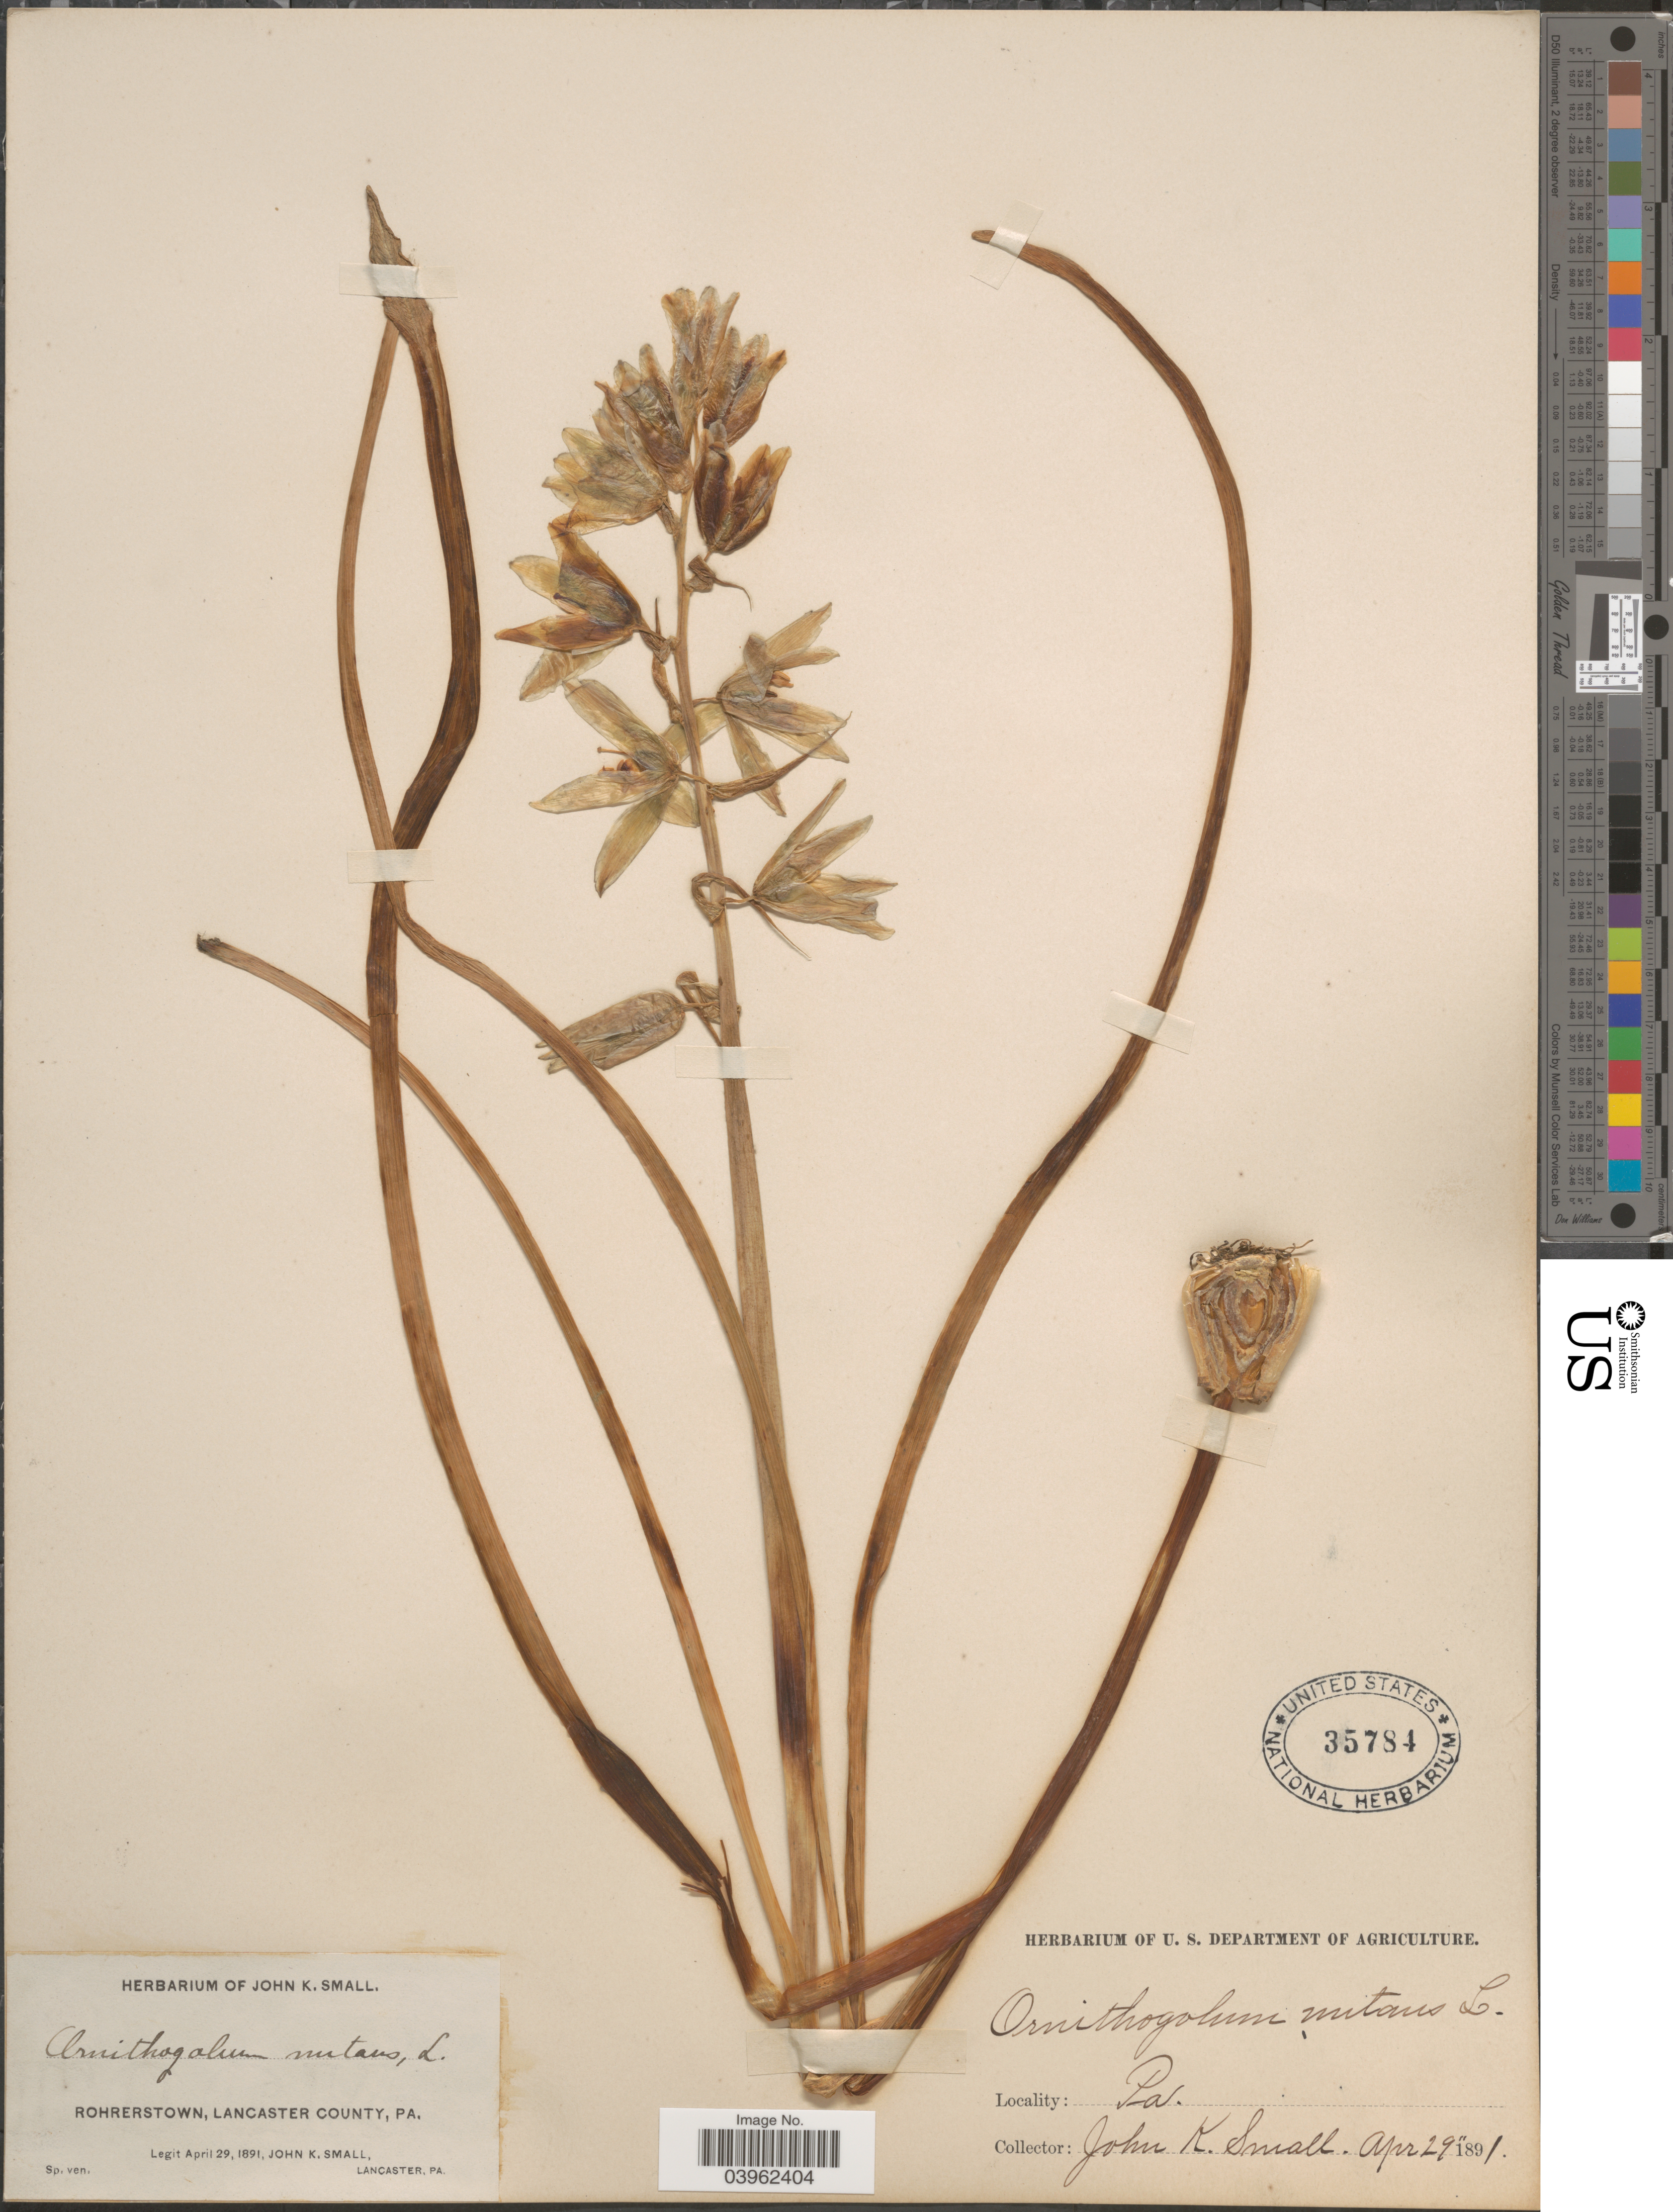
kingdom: Plantae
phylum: Tracheophyta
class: Liliopsida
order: Asparagales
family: Asparagaceae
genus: Ornithogalum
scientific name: Ornithogalum nutans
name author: L.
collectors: J. K. Small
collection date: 1891-04-29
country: United States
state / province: Pennsylvania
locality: Rohrerstown, Lancaster County.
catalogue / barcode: US 35784